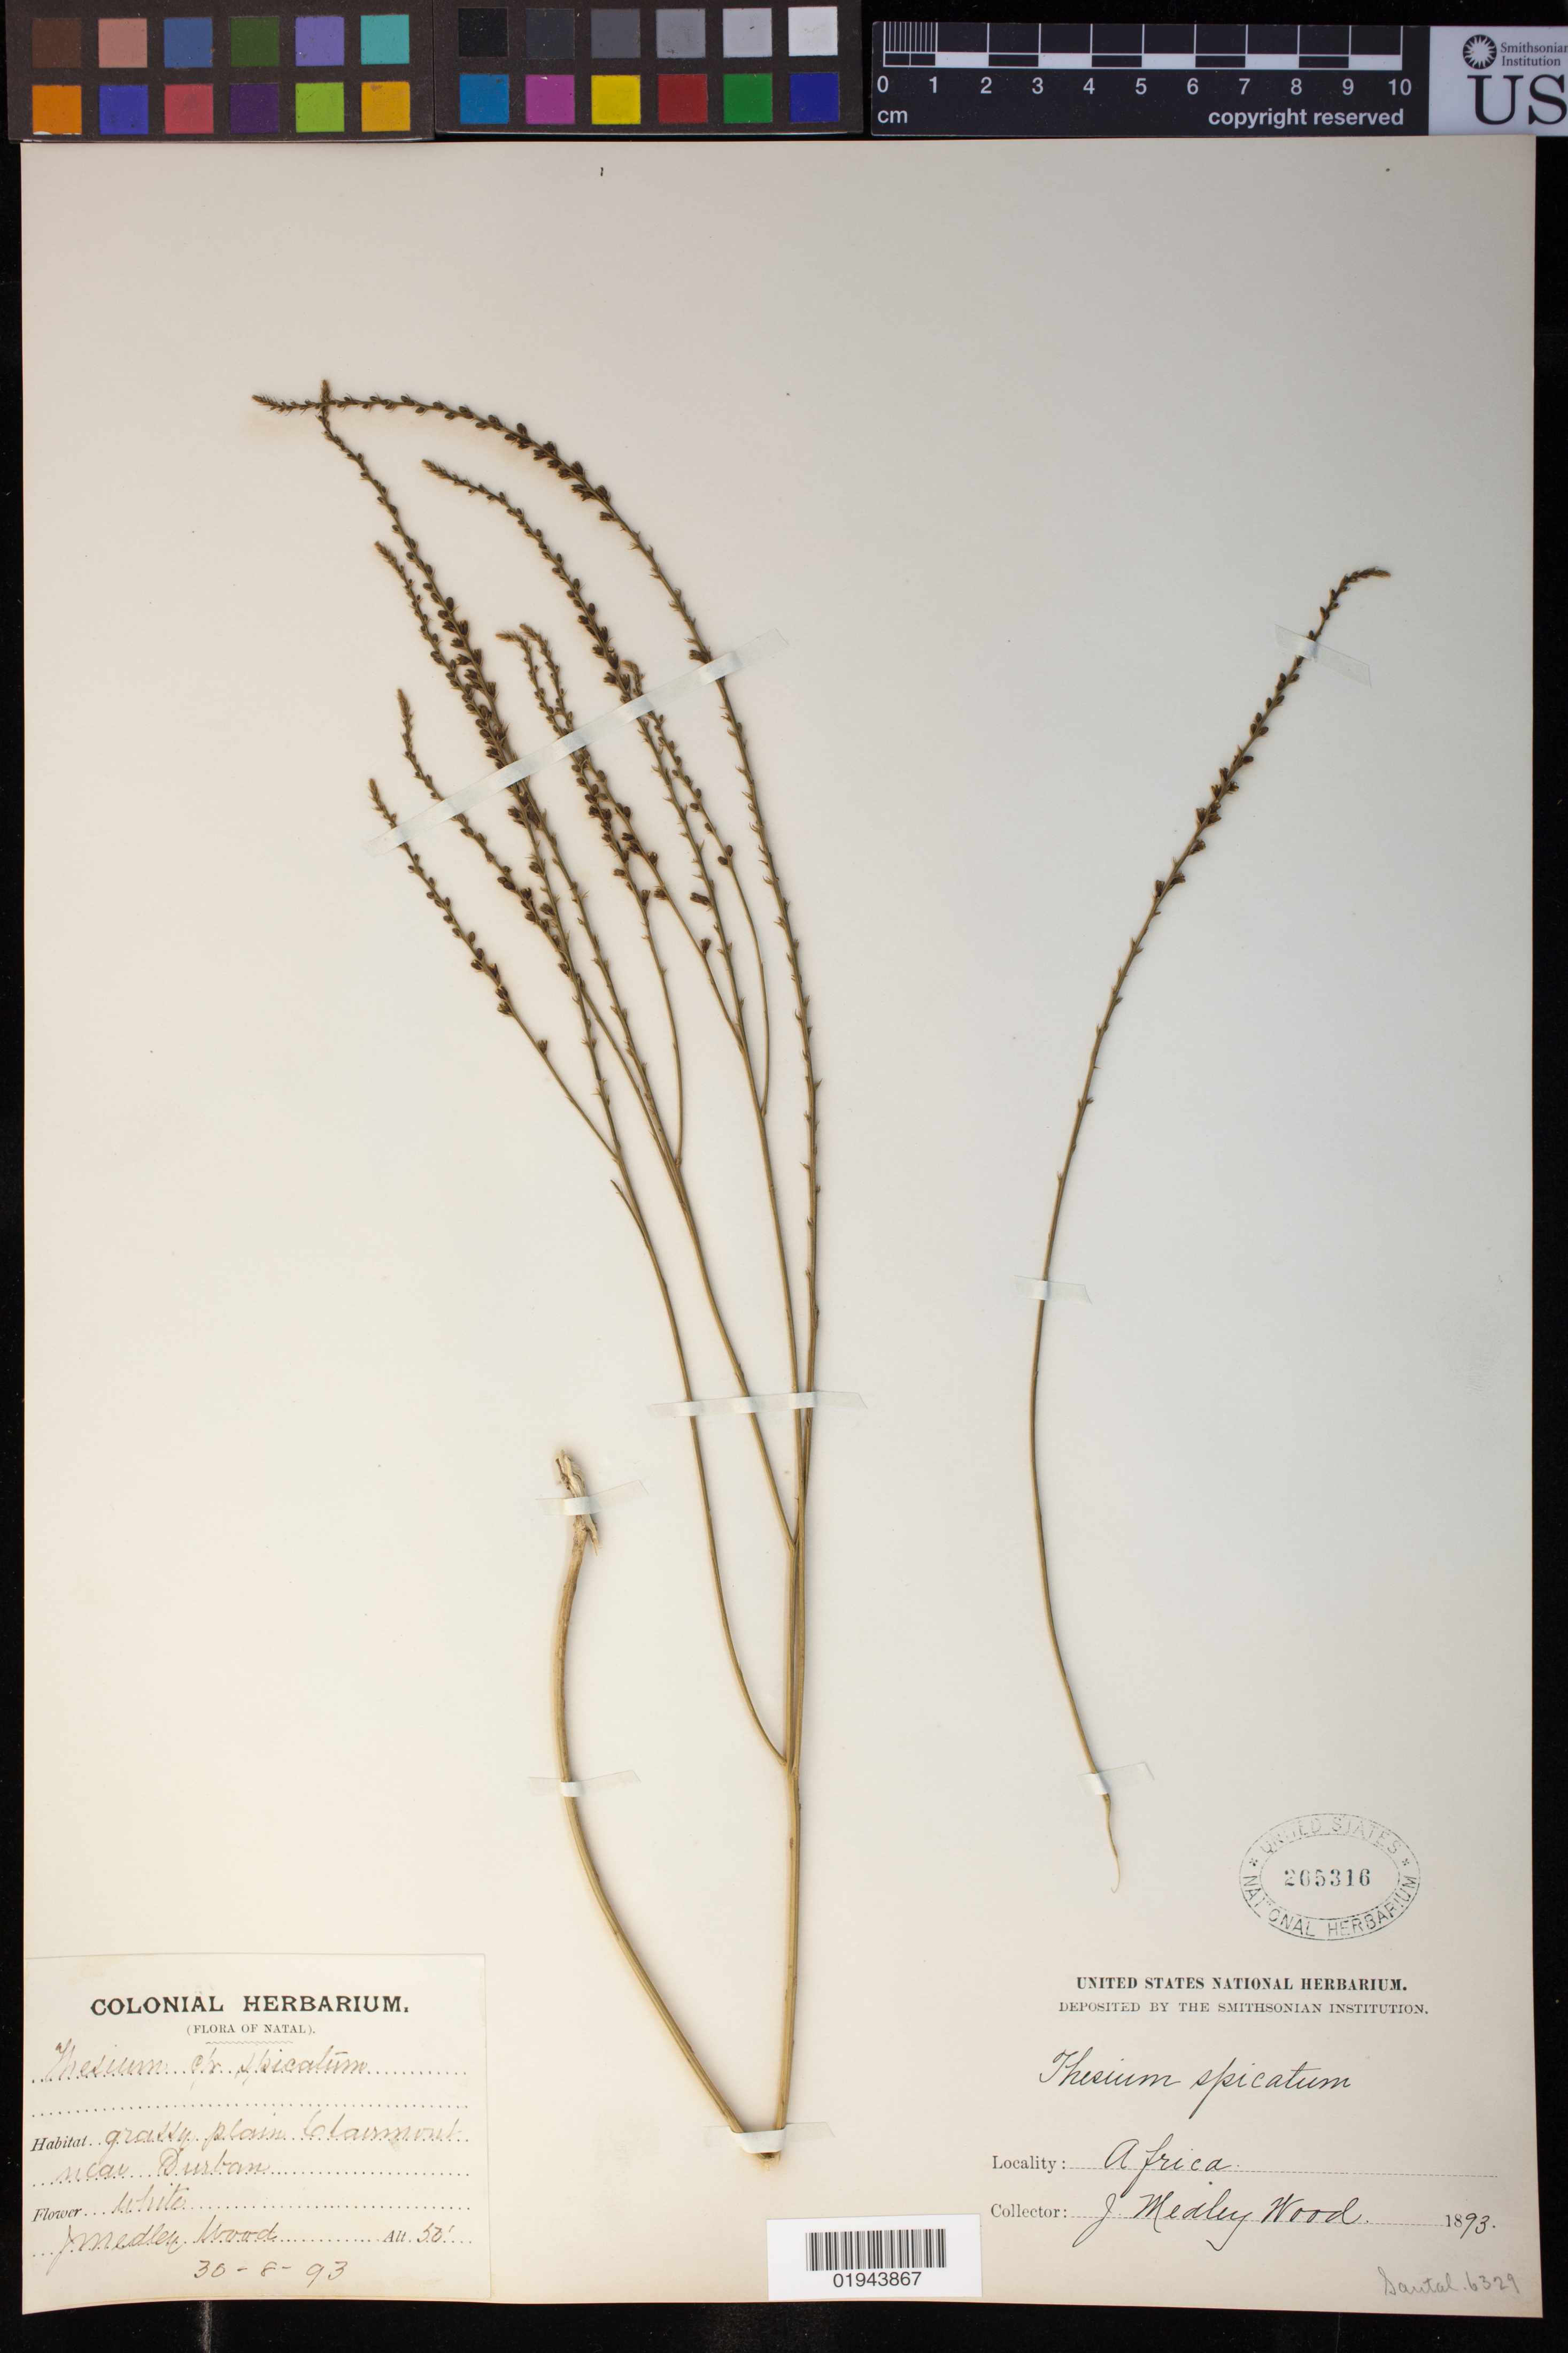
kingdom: Plantae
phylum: Tracheophyta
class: Magnoliopsida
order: Santalales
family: Thesiaceae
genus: Thesium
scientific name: Thesium spicatum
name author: L.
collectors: J. M. Wood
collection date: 1893-08-30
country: South Africa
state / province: KwaZulu-Natal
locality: Clairmont near Durban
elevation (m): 15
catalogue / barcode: US 265316